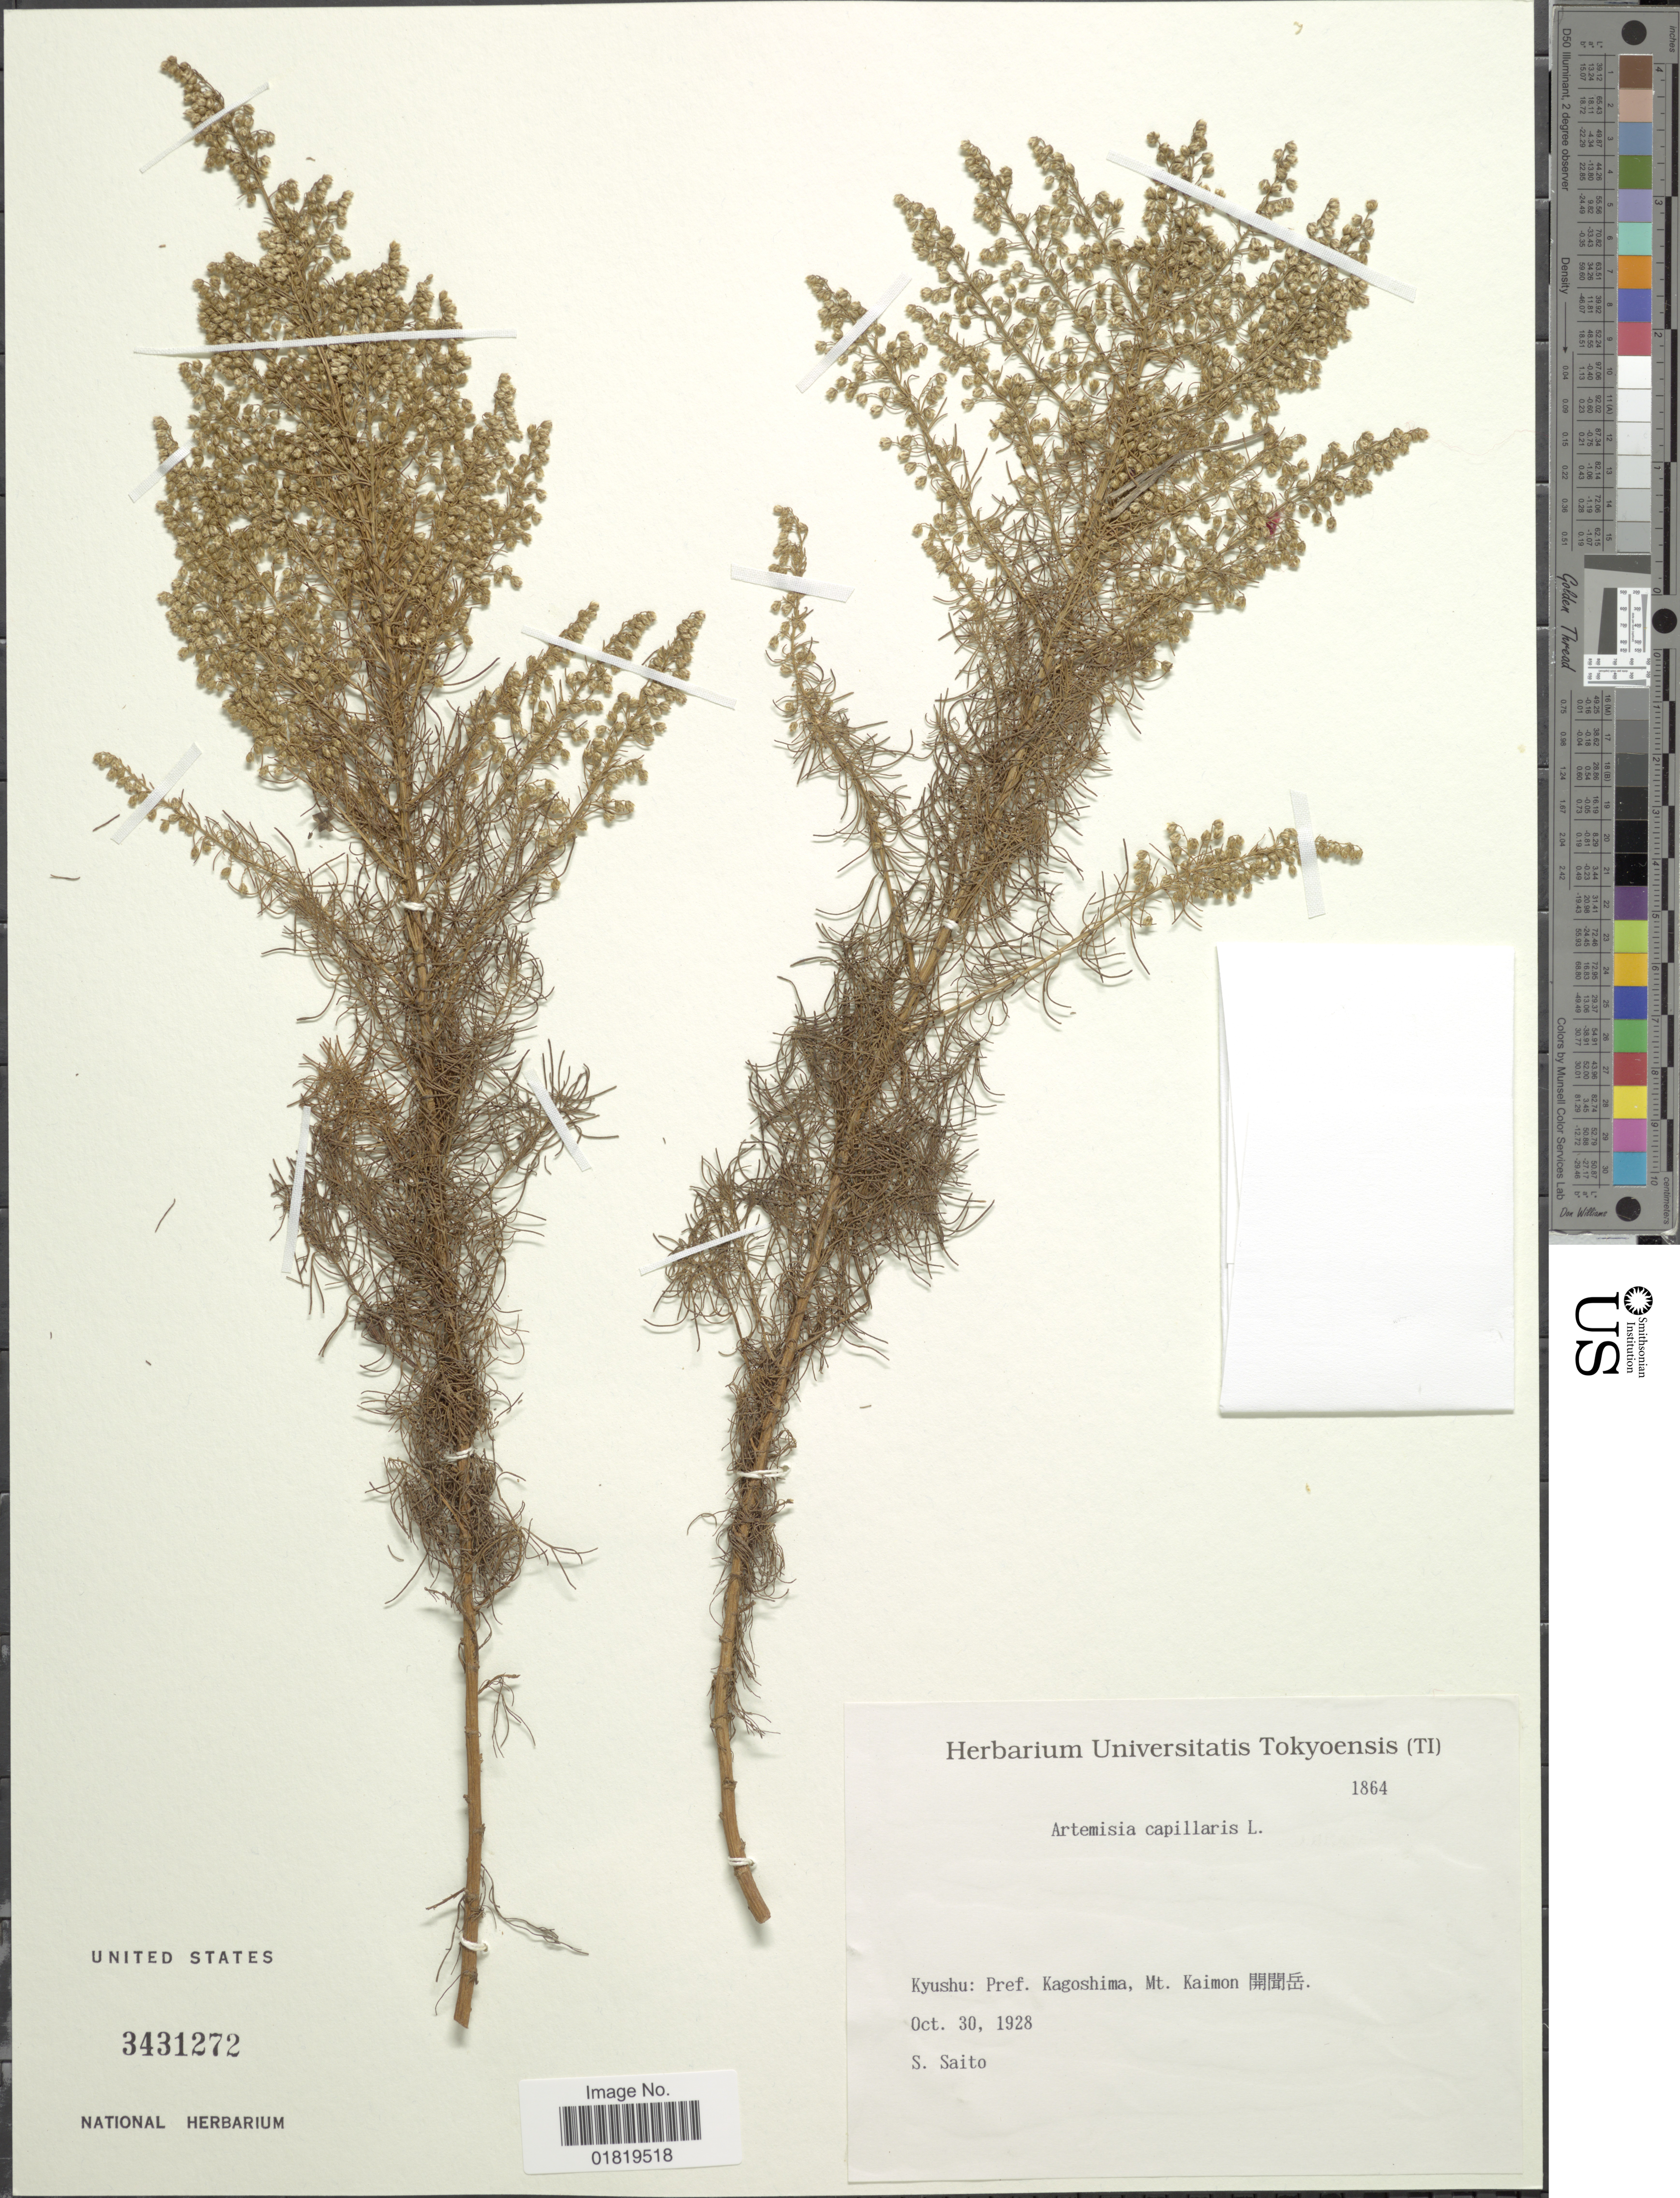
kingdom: Plantae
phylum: Tracheophyta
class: Magnoliopsida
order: Asterales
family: Asteraceae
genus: Artemisia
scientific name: Artemisia capillaris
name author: Thunb.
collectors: S. Saito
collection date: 1928-10-30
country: Japan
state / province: Kagosima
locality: Kyushu: Pref. Kagoshima, Mt. Kaimom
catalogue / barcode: US 3431272